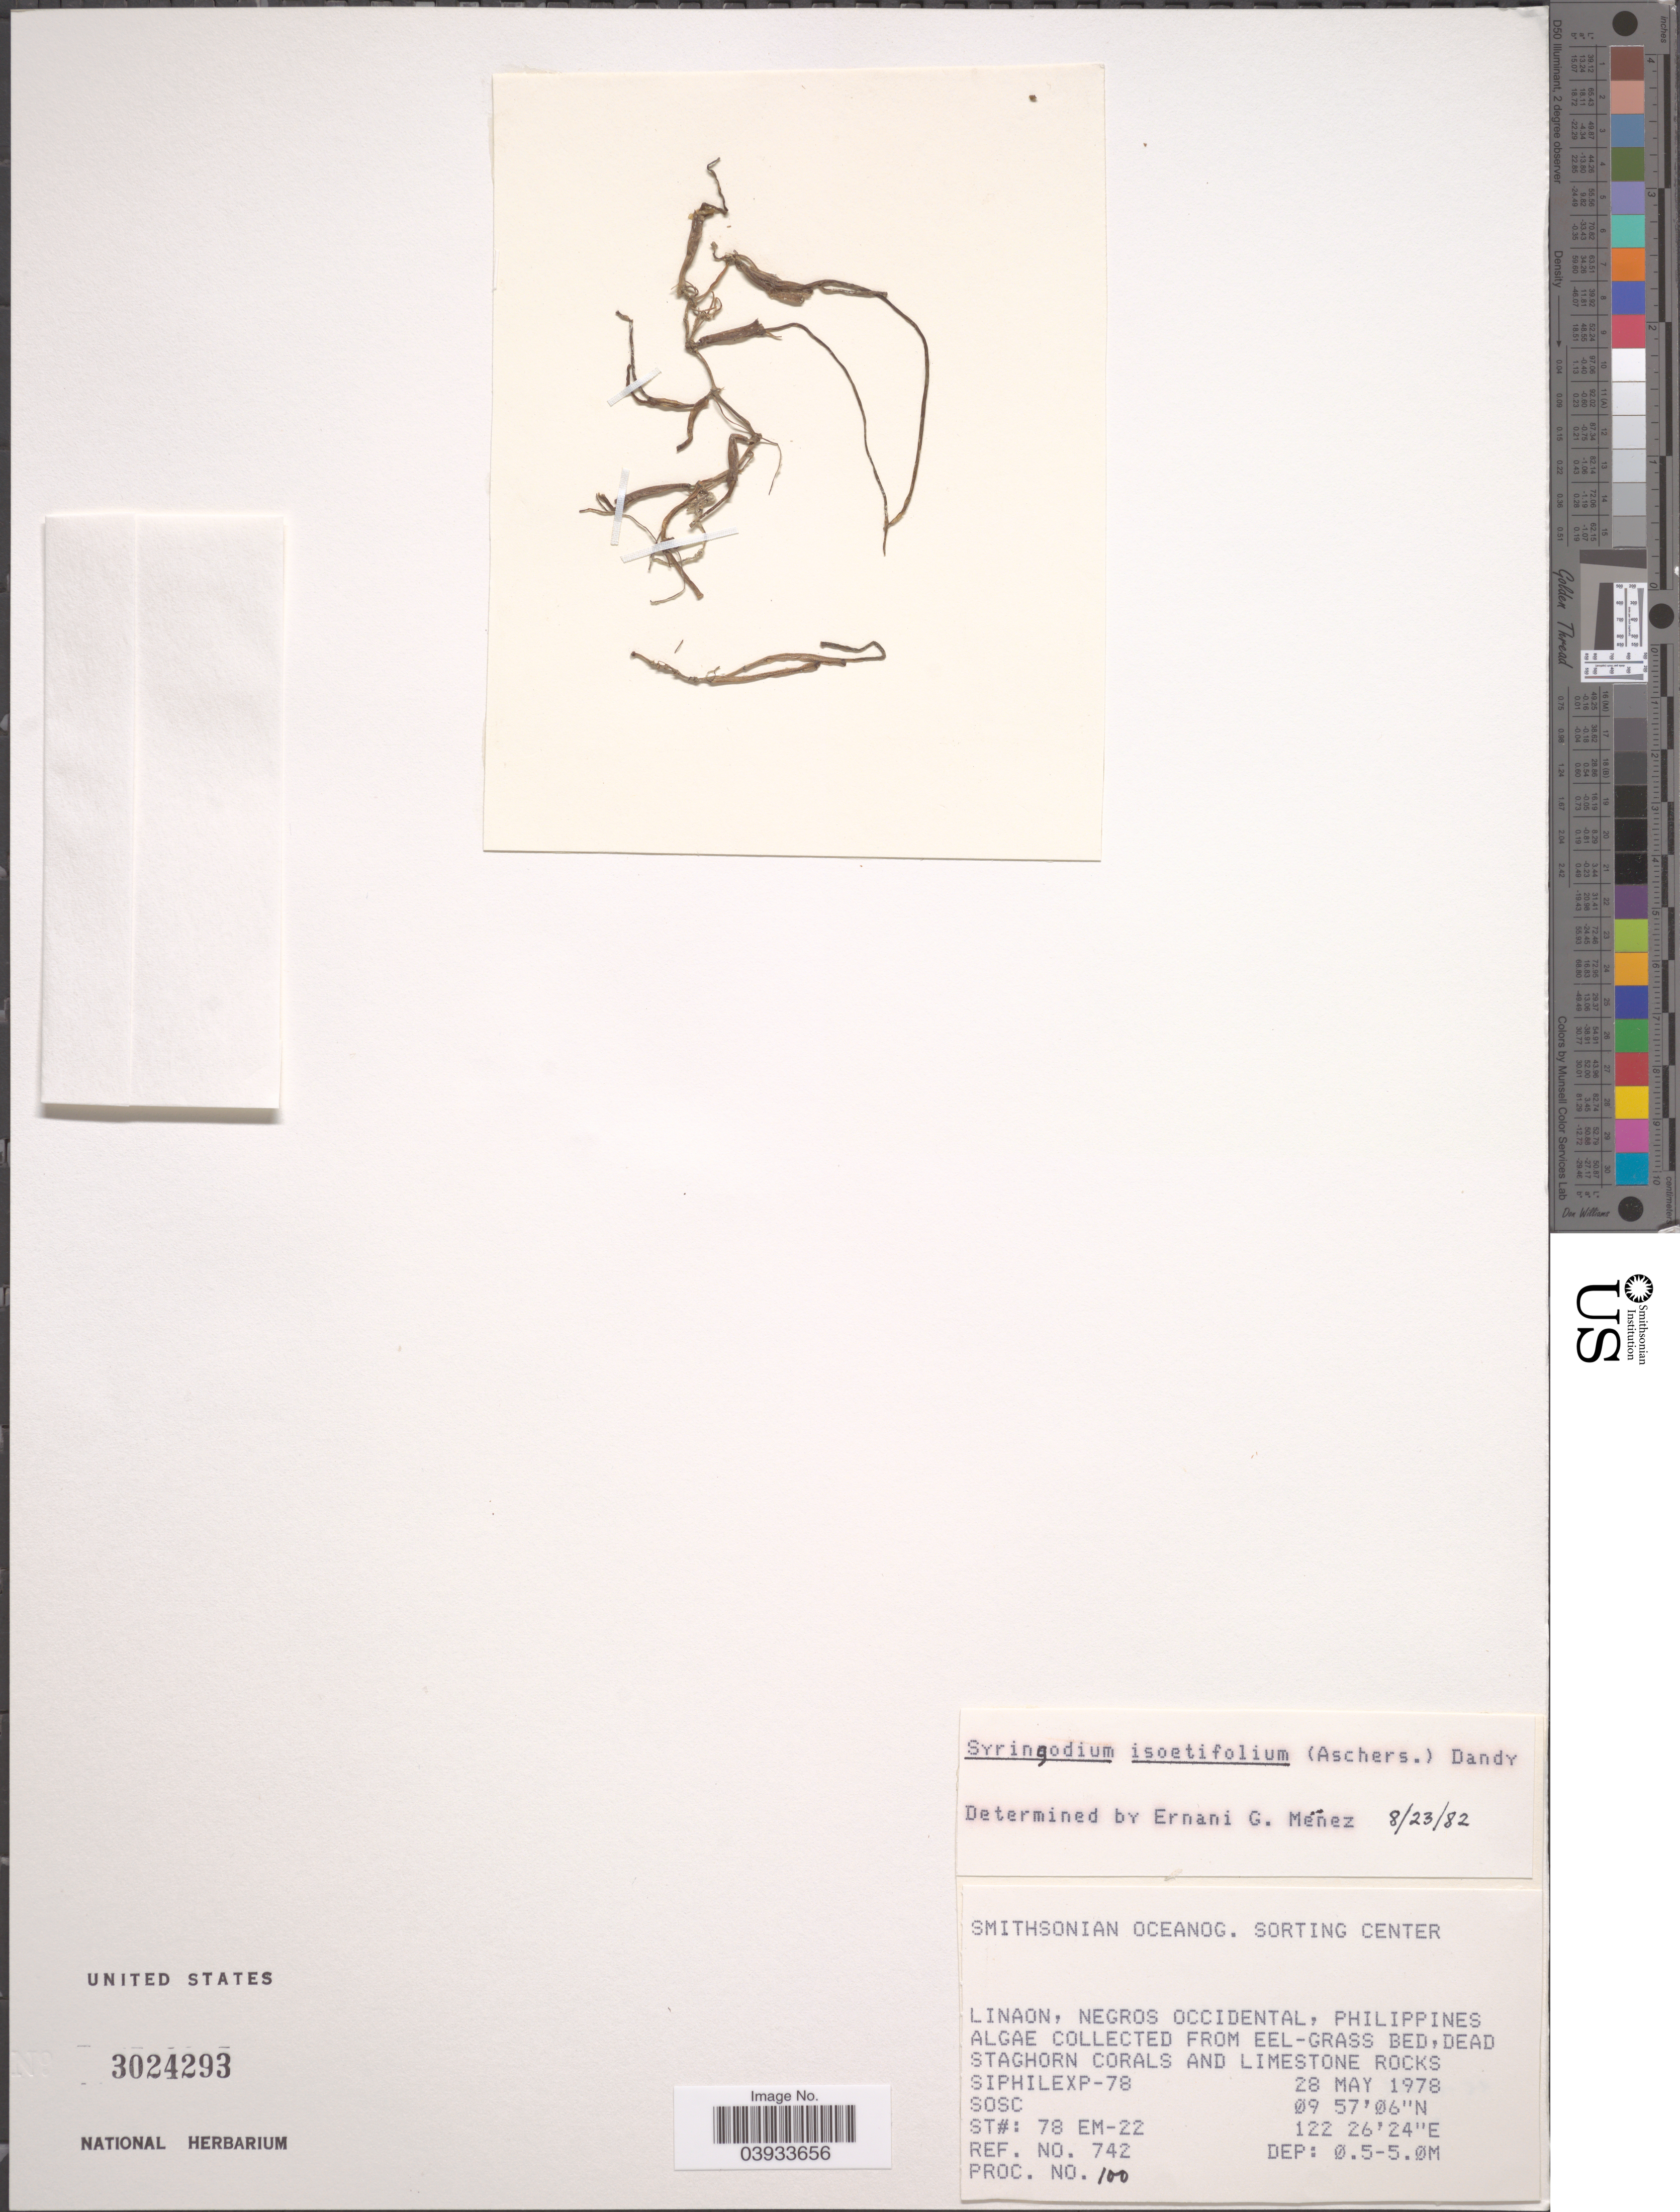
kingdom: Plantae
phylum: Tracheophyta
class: Liliopsida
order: Alismatales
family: Cymodoceaceae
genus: Syringodium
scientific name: Syringodium isoetifolium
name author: (Asch.) Dandy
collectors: SOSC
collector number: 742/100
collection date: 1978-05-28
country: Philippines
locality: Linaon, Negros Occidental.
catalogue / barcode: US 3024293